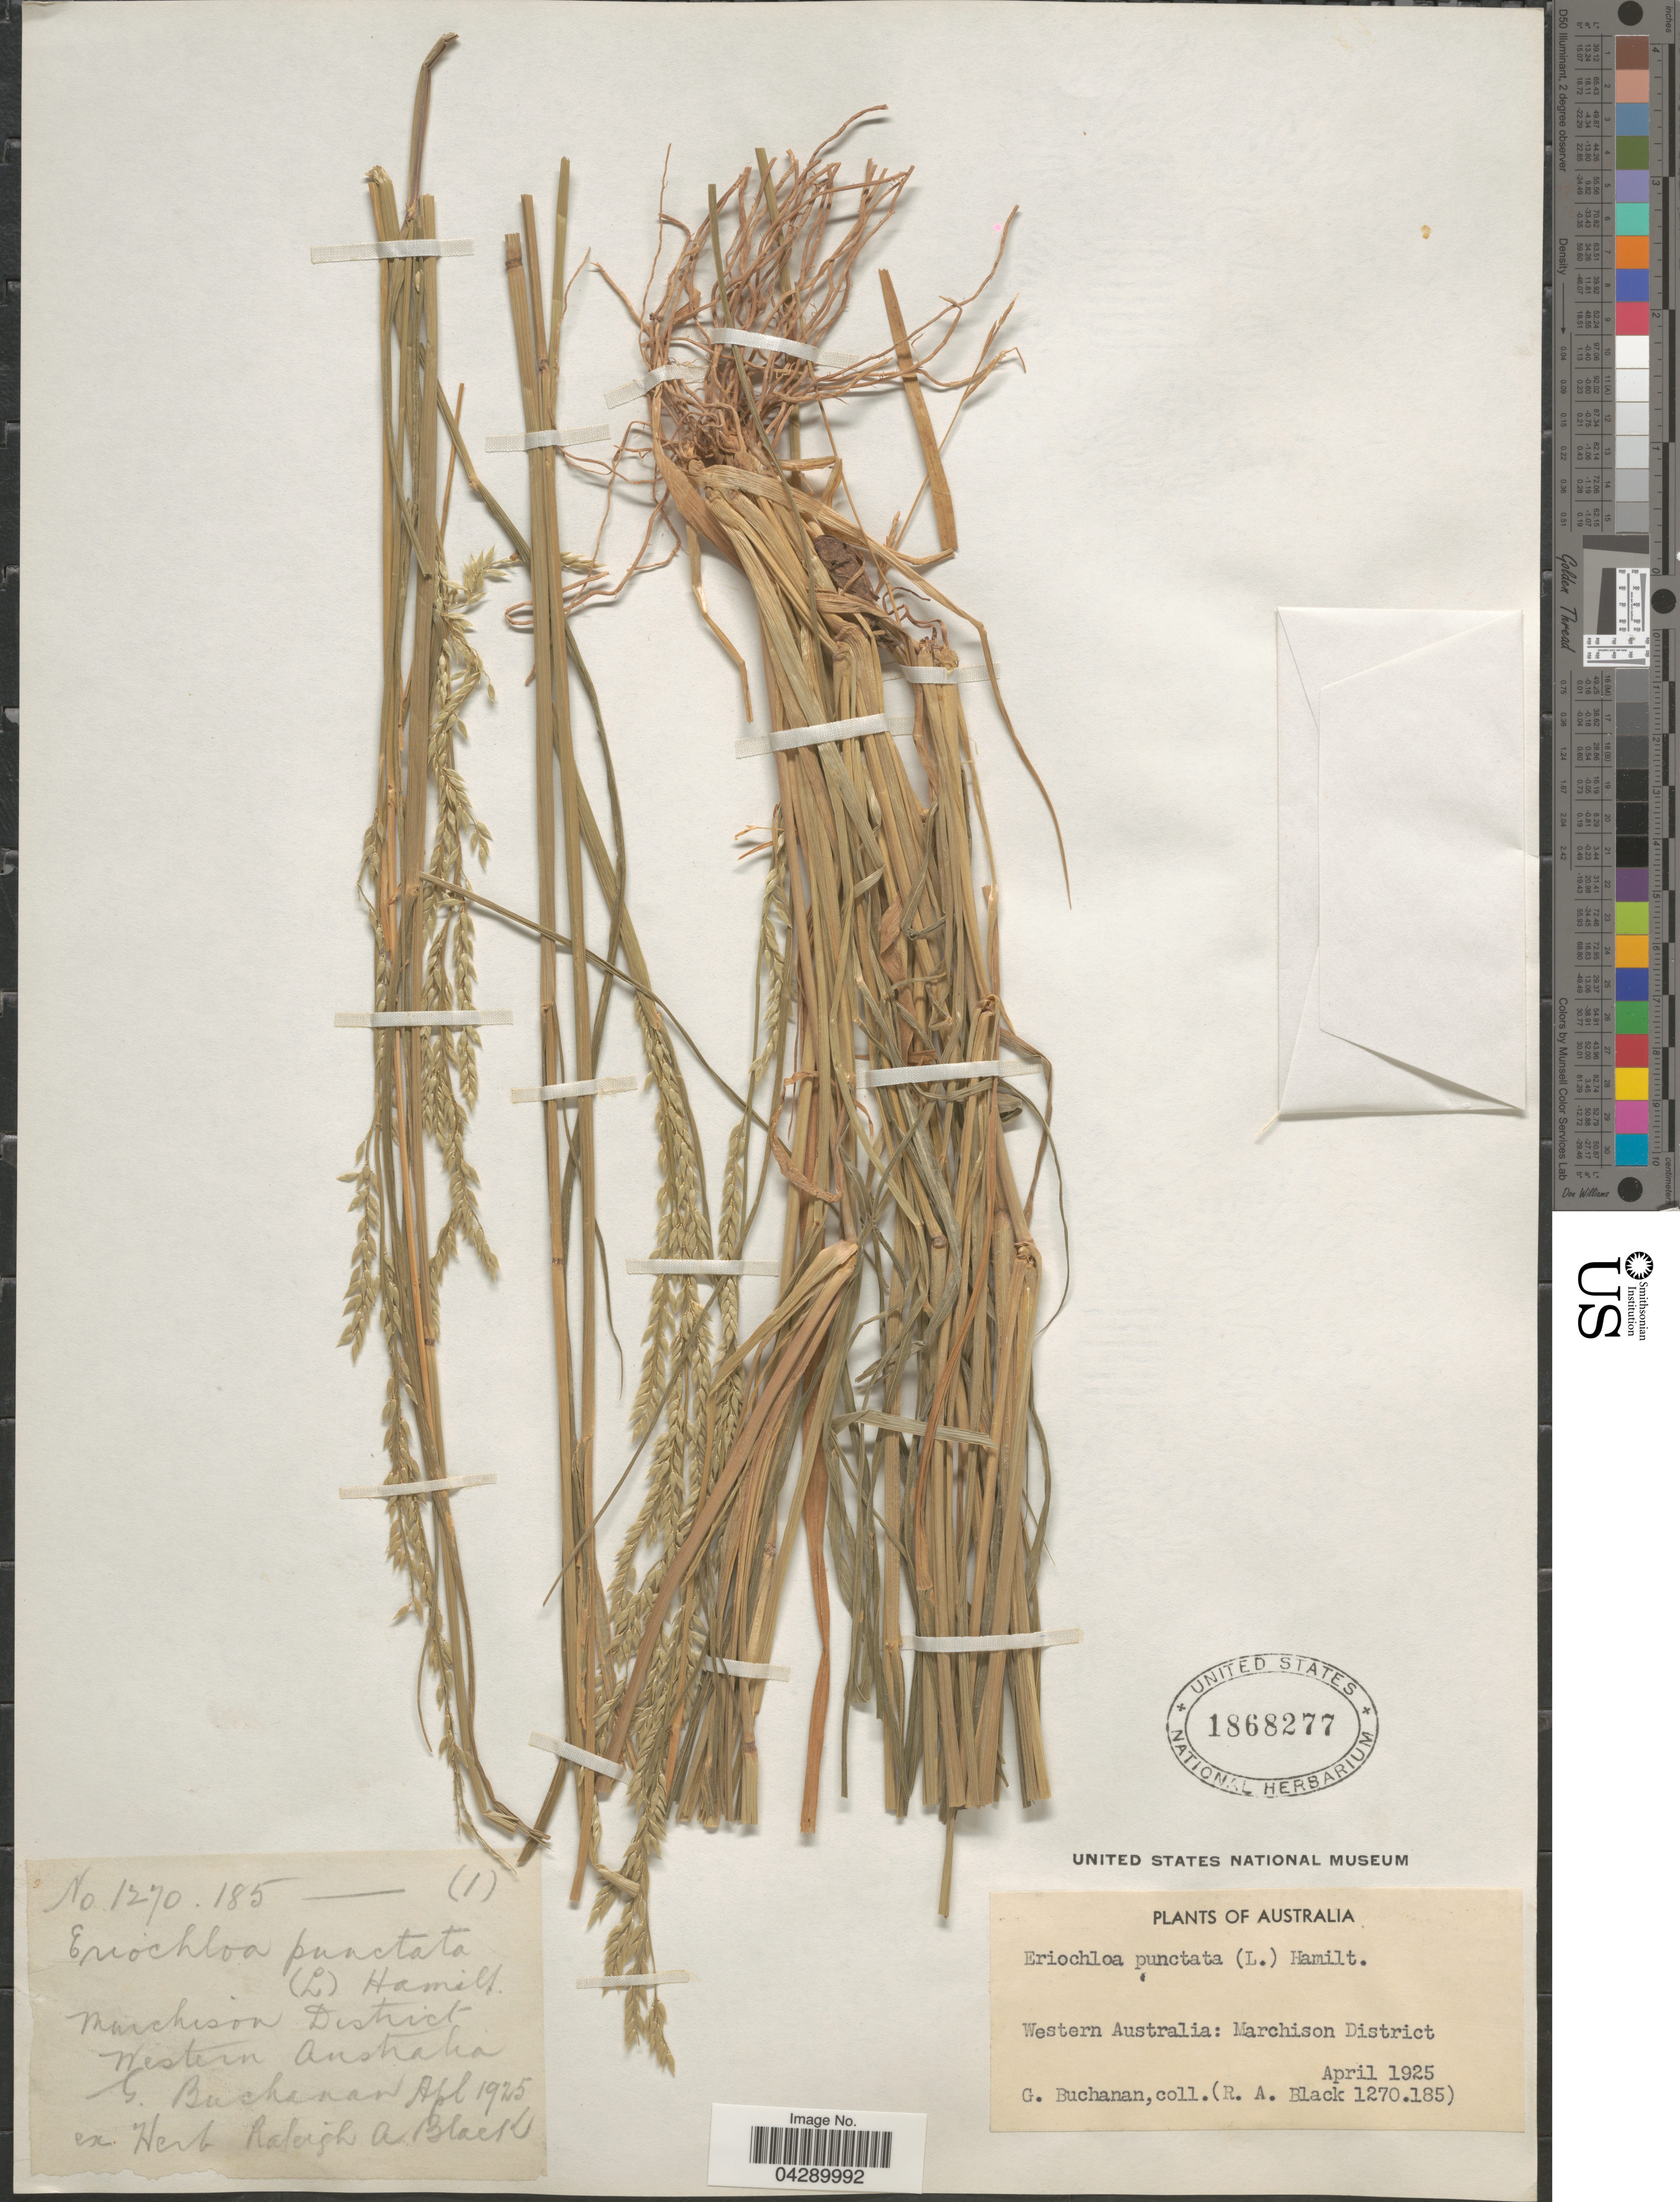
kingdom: Plantae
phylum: Tracheophyta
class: Liliopsida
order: Poales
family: Poaceae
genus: Eriochloa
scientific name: Eriochloa punctata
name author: (L.) Desv. ex Ham.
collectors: G. Buchanan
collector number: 1270.185(1)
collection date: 1925-04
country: Australia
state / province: Western Australia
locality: Marchison District.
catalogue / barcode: US 1868277